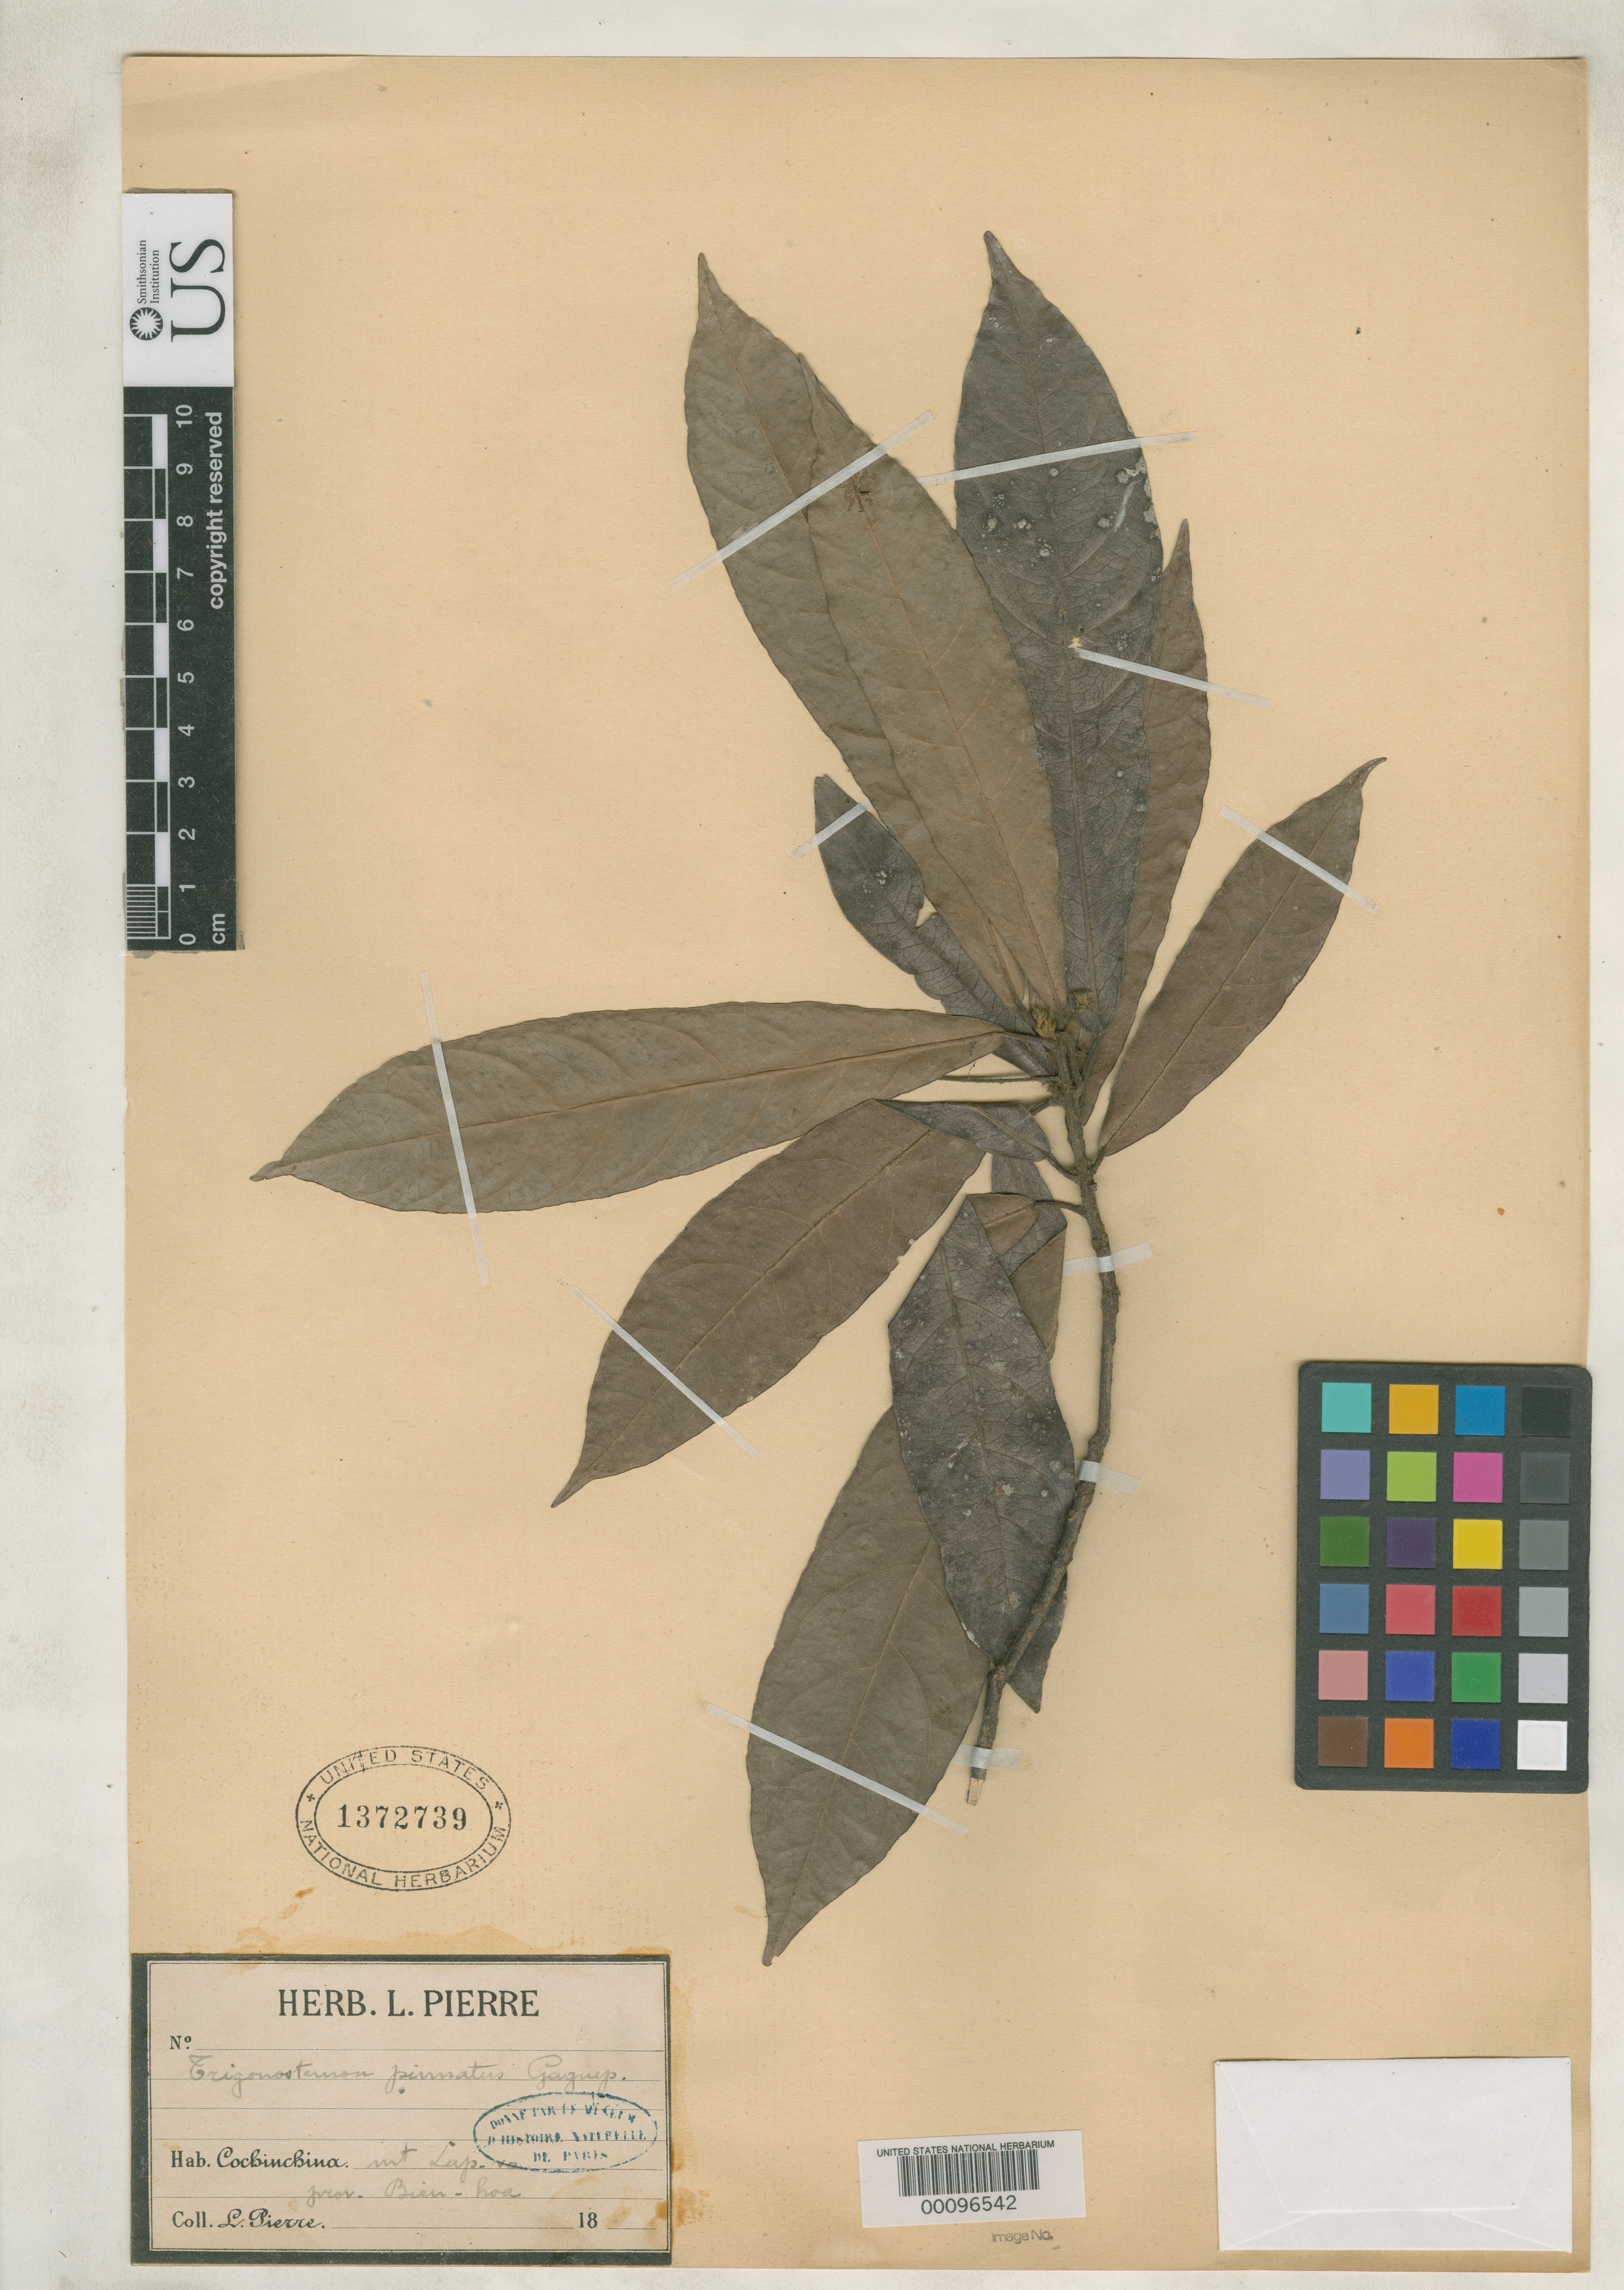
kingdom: Plantae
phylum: Tracheophyta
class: Magnoliopsida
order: Malpighiales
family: Euphorbiaceae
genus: Trigonostemon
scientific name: Trigonostemon pinnatus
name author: Gagnep.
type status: Type Collection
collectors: J. Pierre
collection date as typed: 18--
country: Vietnam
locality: Mt. Lap-vo, Bien-hoa Prov.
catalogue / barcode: US 1372739